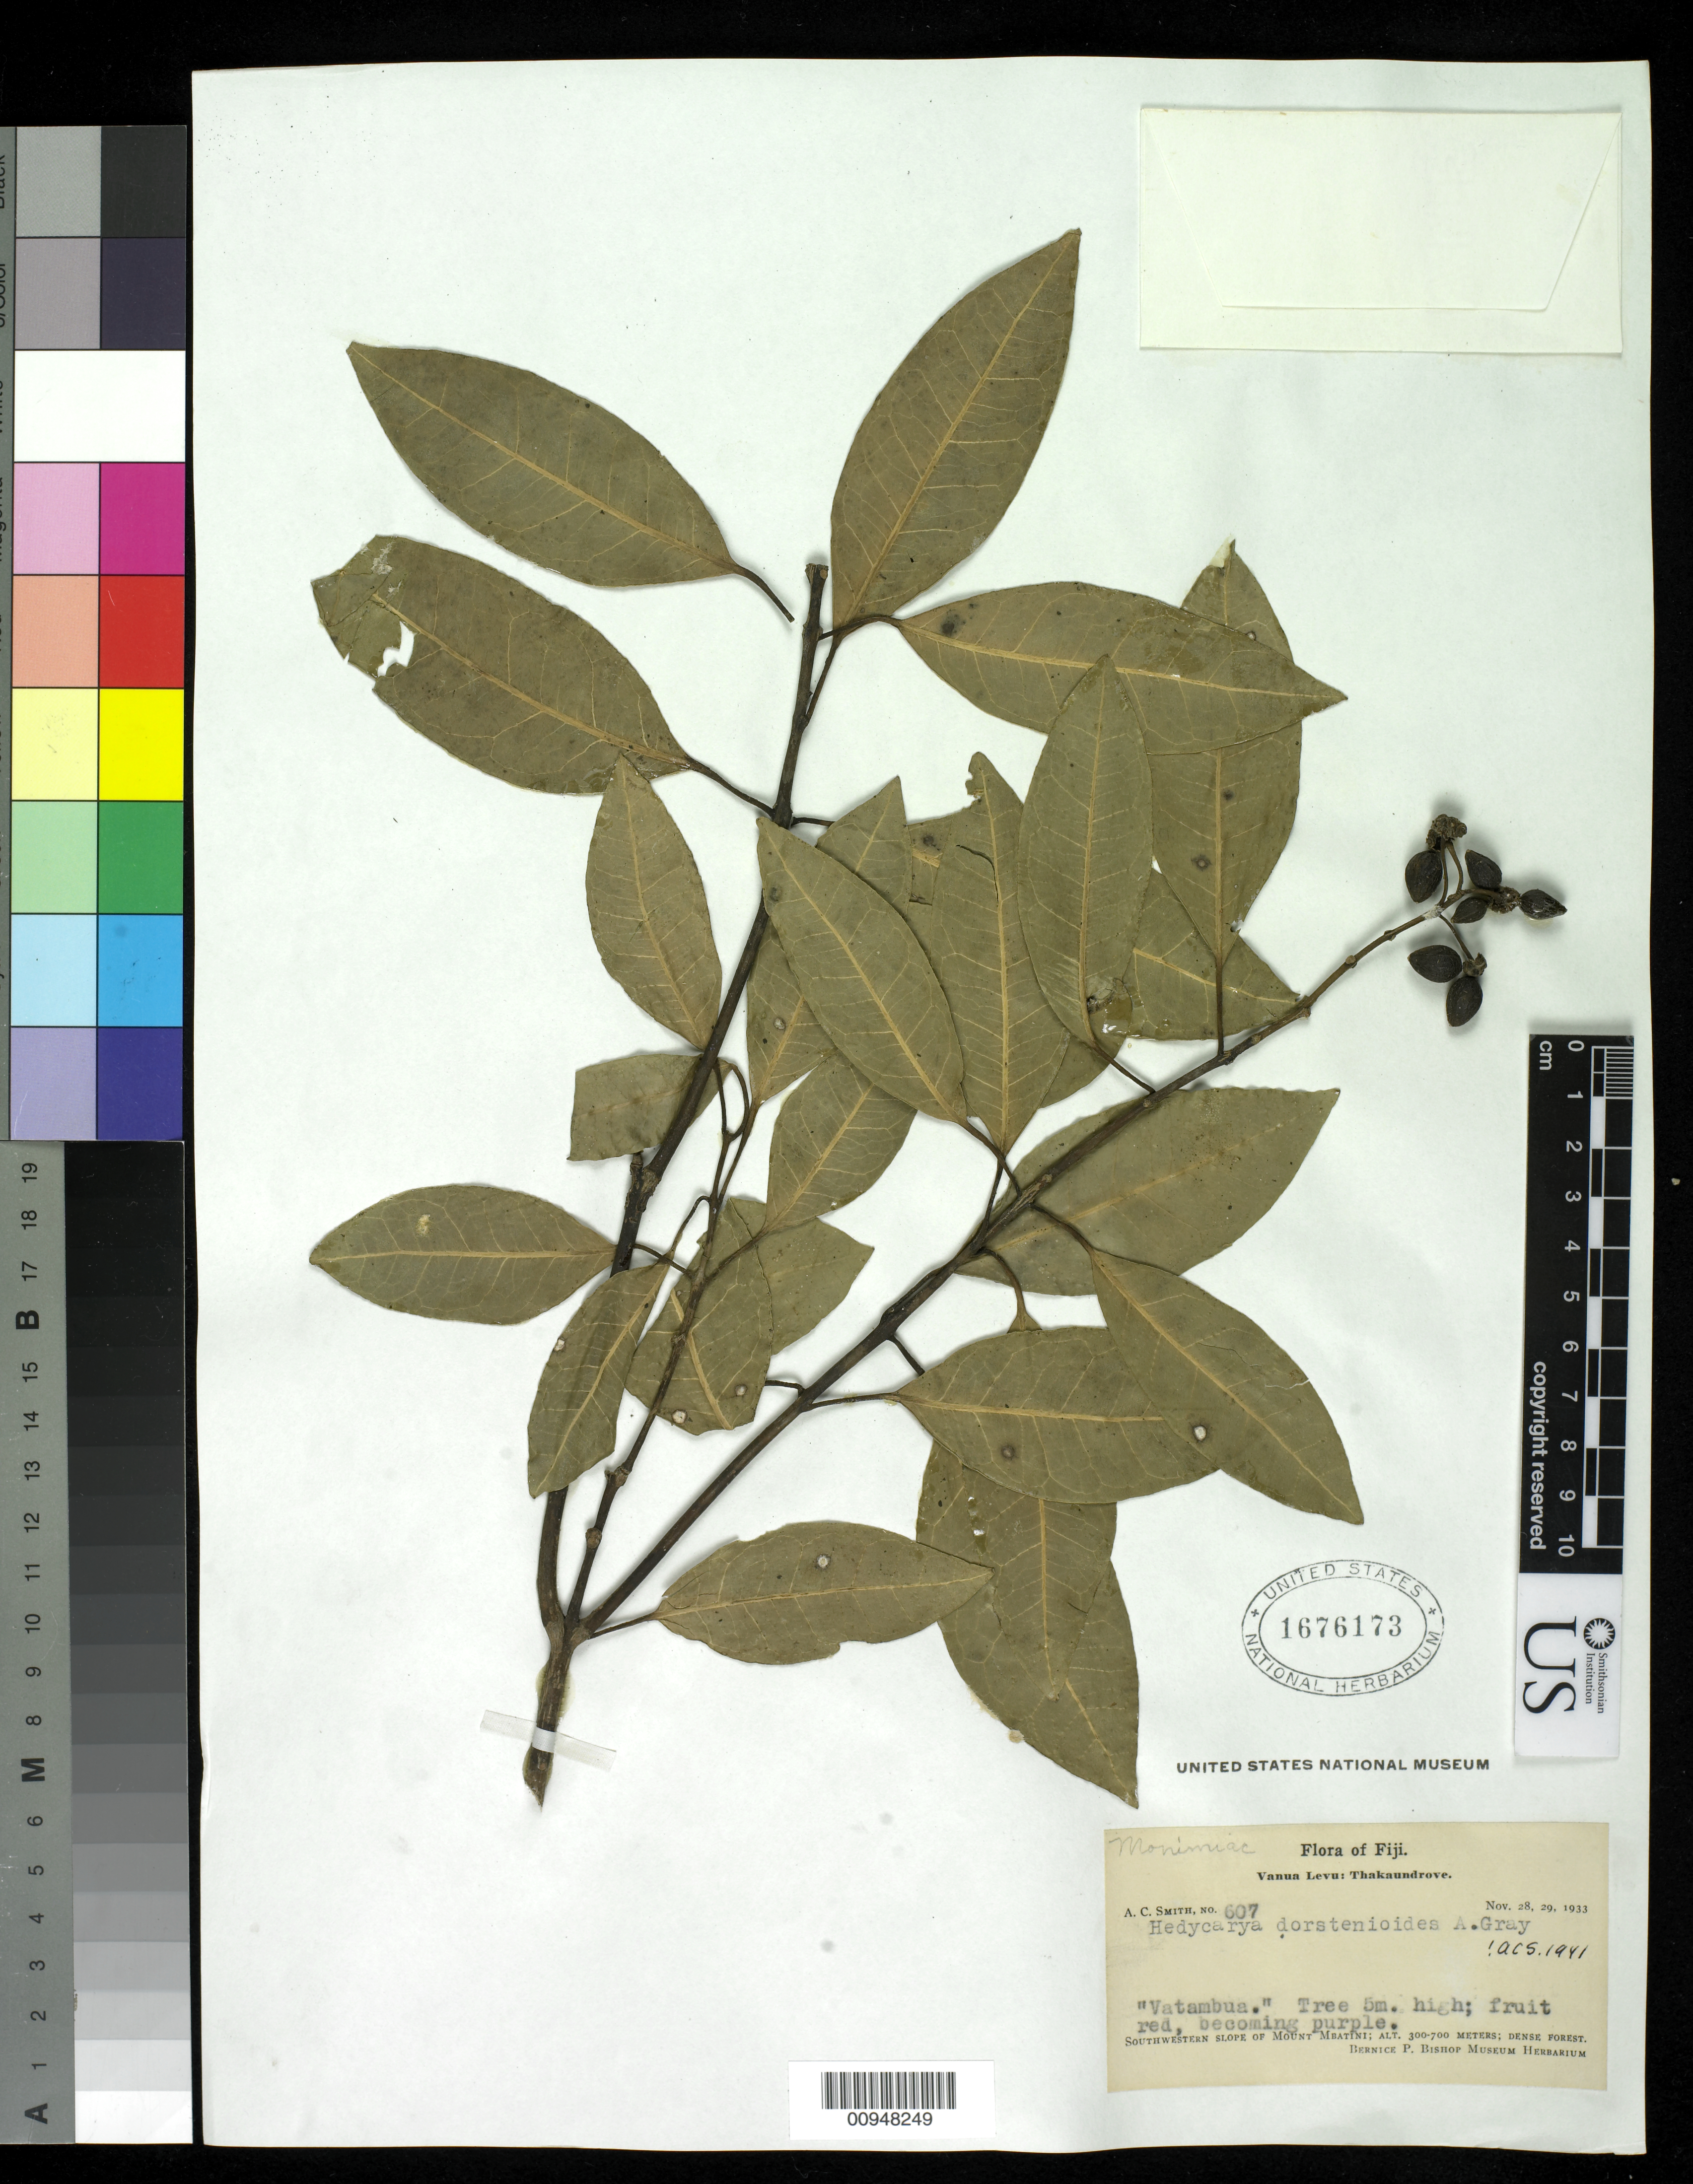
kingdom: Plantae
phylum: Tracheophyta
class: Magnoliopsida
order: Laurales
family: Monimiaceae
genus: Hedycarya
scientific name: Hedycarya dorstenioides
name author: A. Gray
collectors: C. A. Smith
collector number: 607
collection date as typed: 28 Nov 1933 to 29 Nov 1933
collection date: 1933-11-28/1933-11-29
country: Fiji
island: Vanua Levu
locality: SW slope of Mount Mbatini.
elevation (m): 300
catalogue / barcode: US 1676173